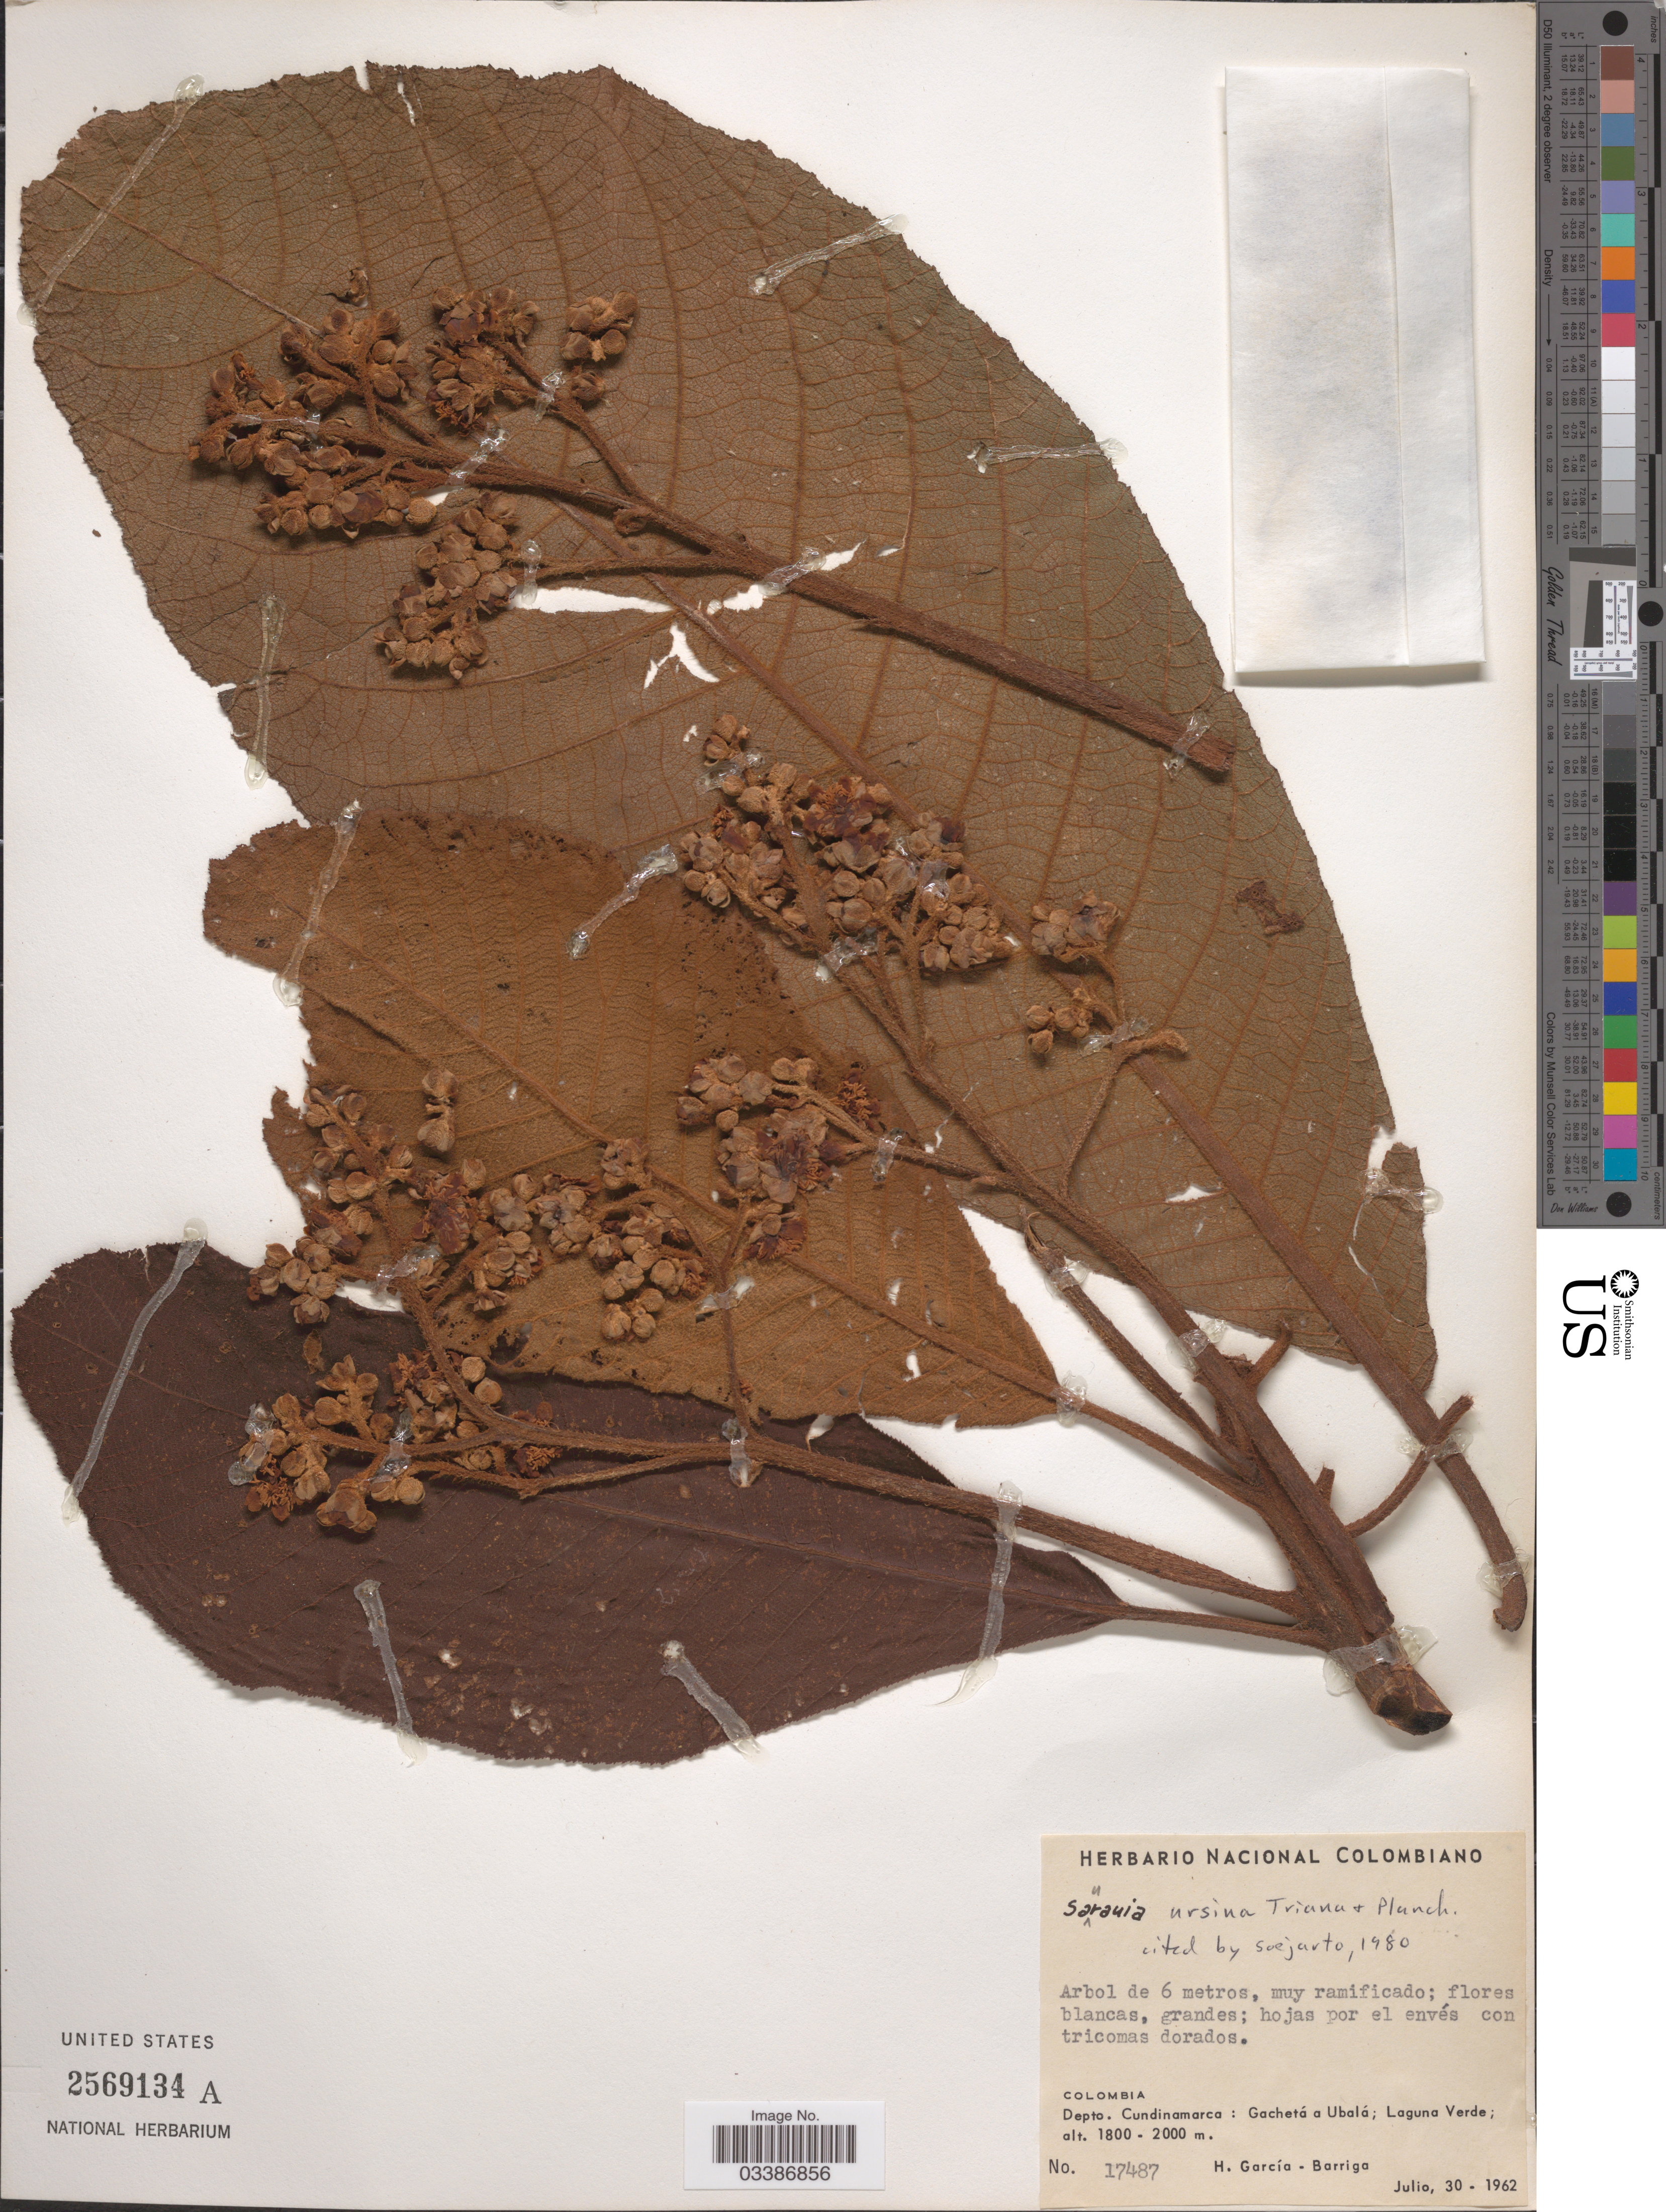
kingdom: Plantae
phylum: Tracheophyta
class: Magnoliopsida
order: Ericales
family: Actinidiaceae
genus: Saurauia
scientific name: Saurauia ursina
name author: Triana & Planch.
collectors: H. García Barriga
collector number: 17487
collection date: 1962-07-30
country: Colombia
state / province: Cundinamarca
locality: Depto. Cundinamarca: Gachetá a Ubalá; Laguna Verde.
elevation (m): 1800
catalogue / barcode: US 2569134A